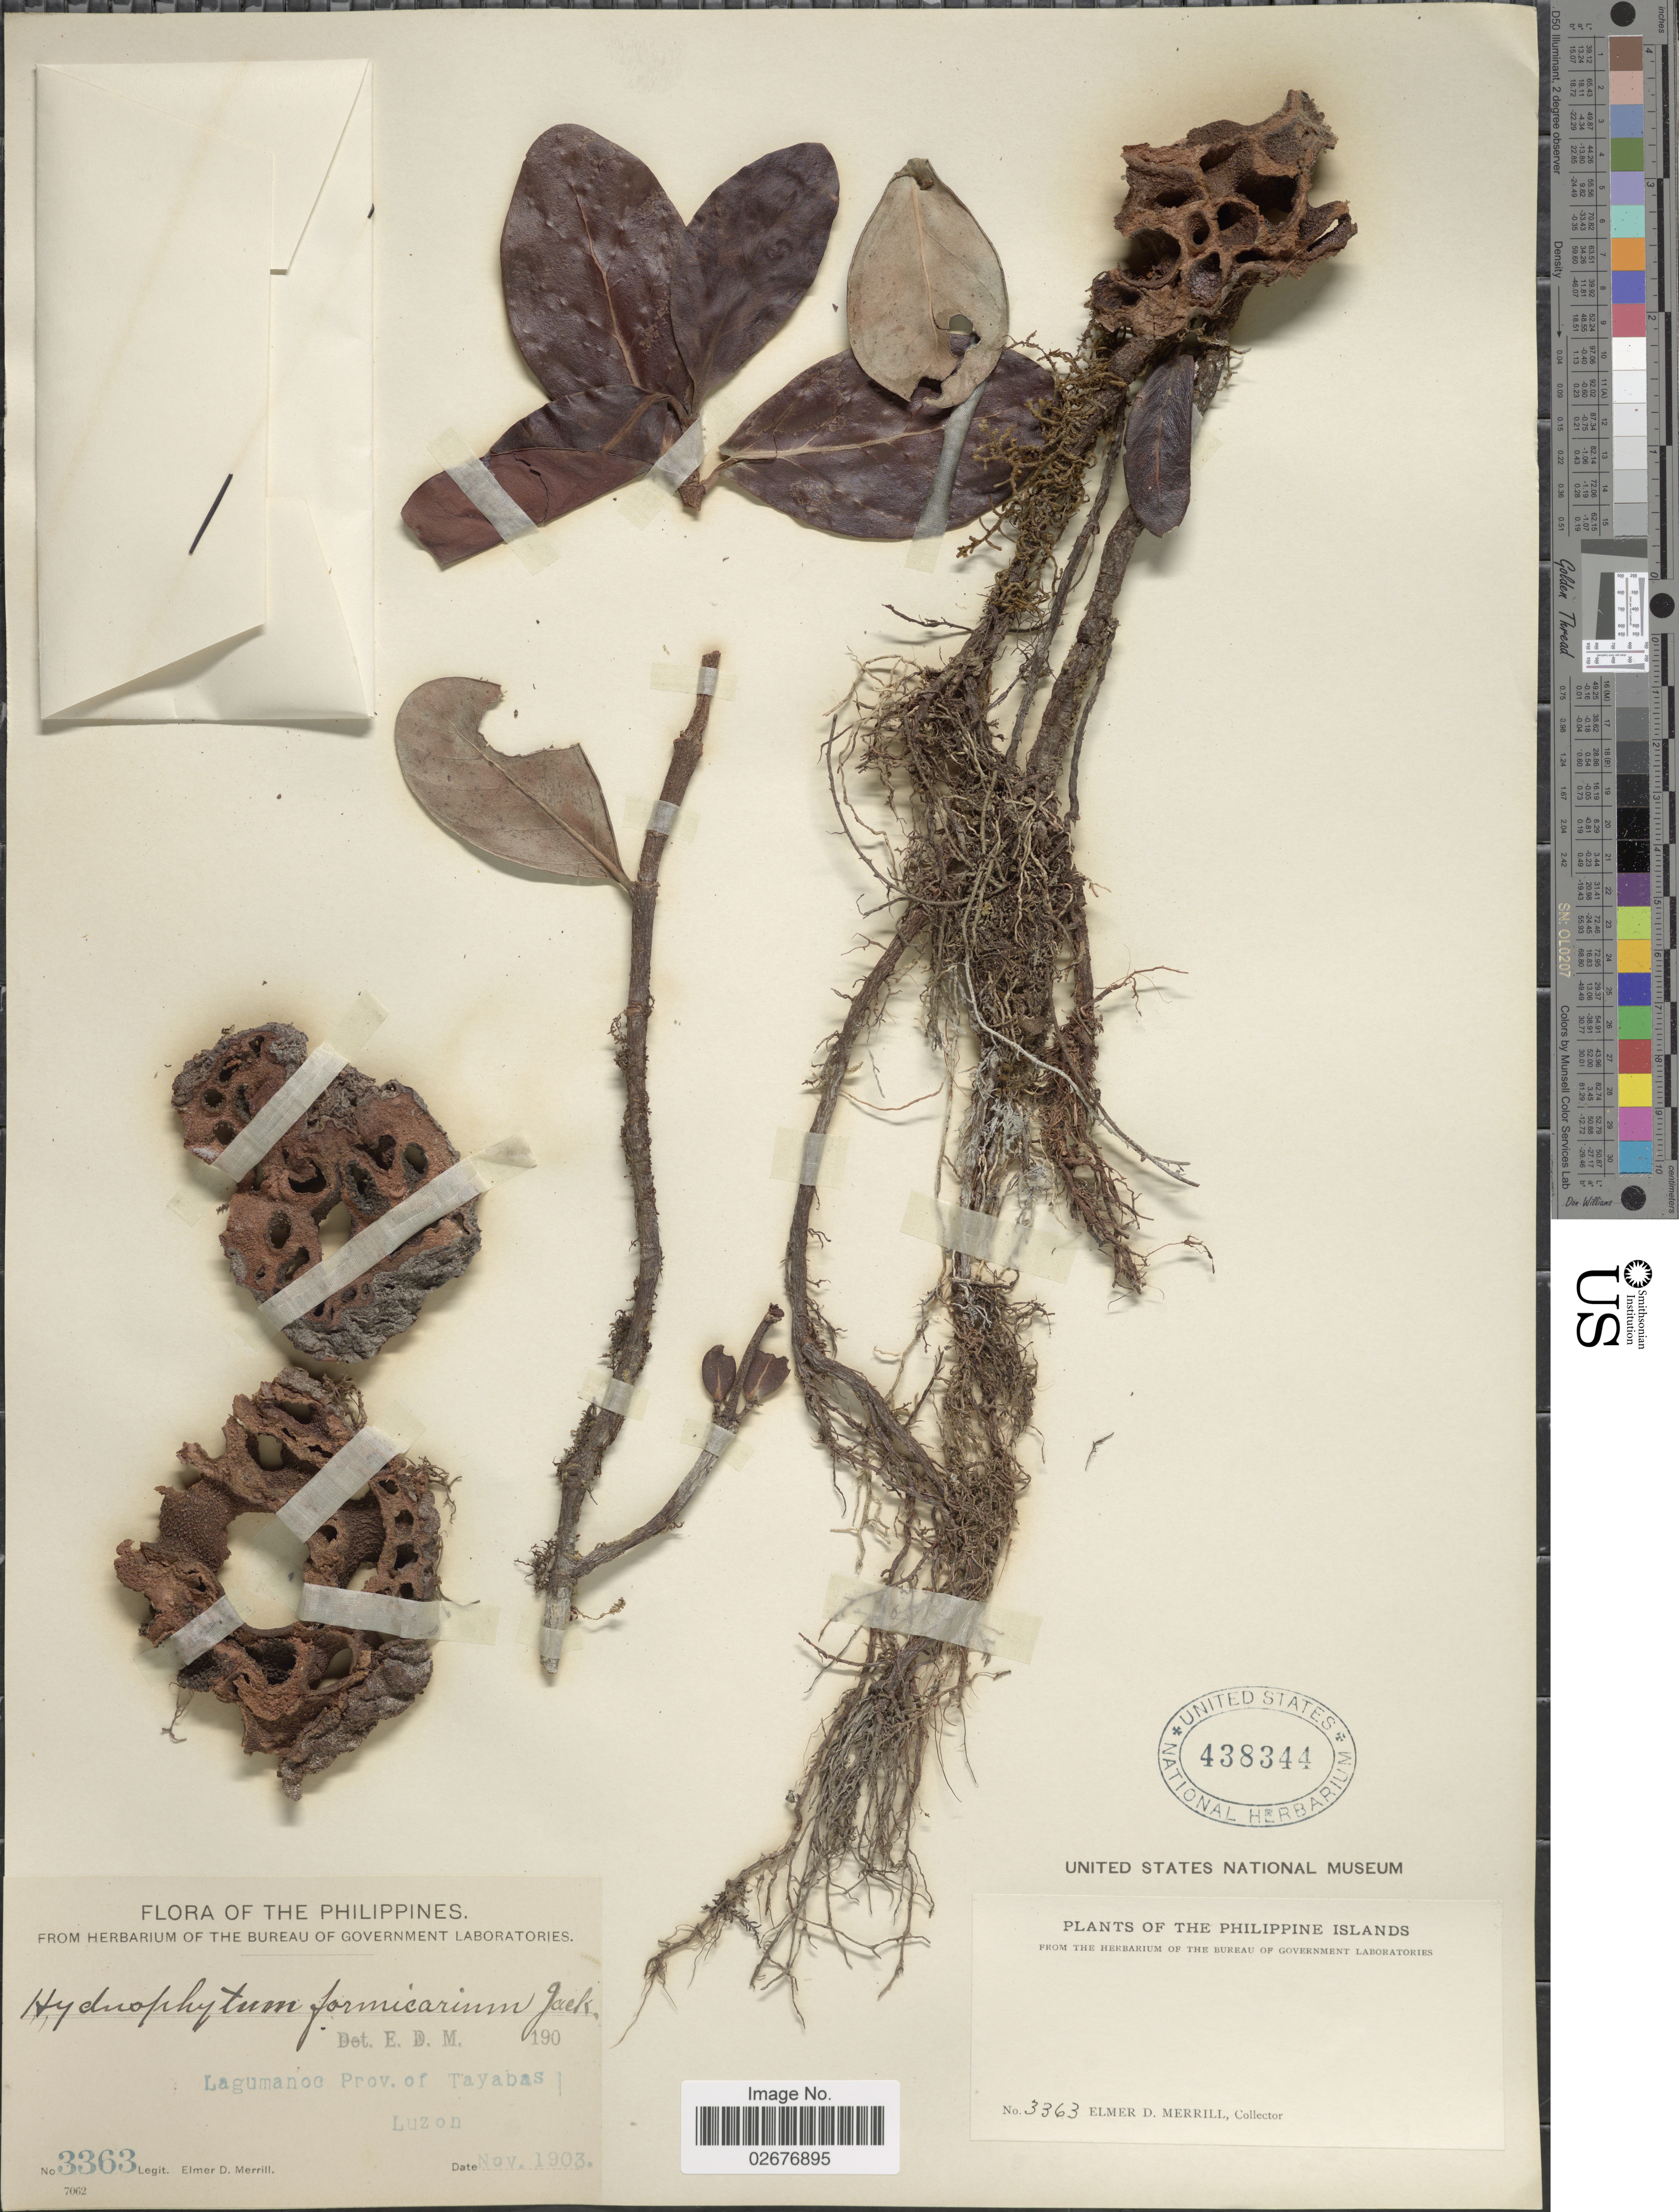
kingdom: Plantae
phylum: Tracheophyta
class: Magnoliopsida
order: Gentianales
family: Rubiaceae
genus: Hydnophytum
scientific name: Hydnophytum formicarum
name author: Jack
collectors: E. D. Merrill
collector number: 3363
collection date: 1903-11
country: Philippines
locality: Lagumanoc Prov. of Tayabas, Luzon, Philippine Islands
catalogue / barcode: US 438344